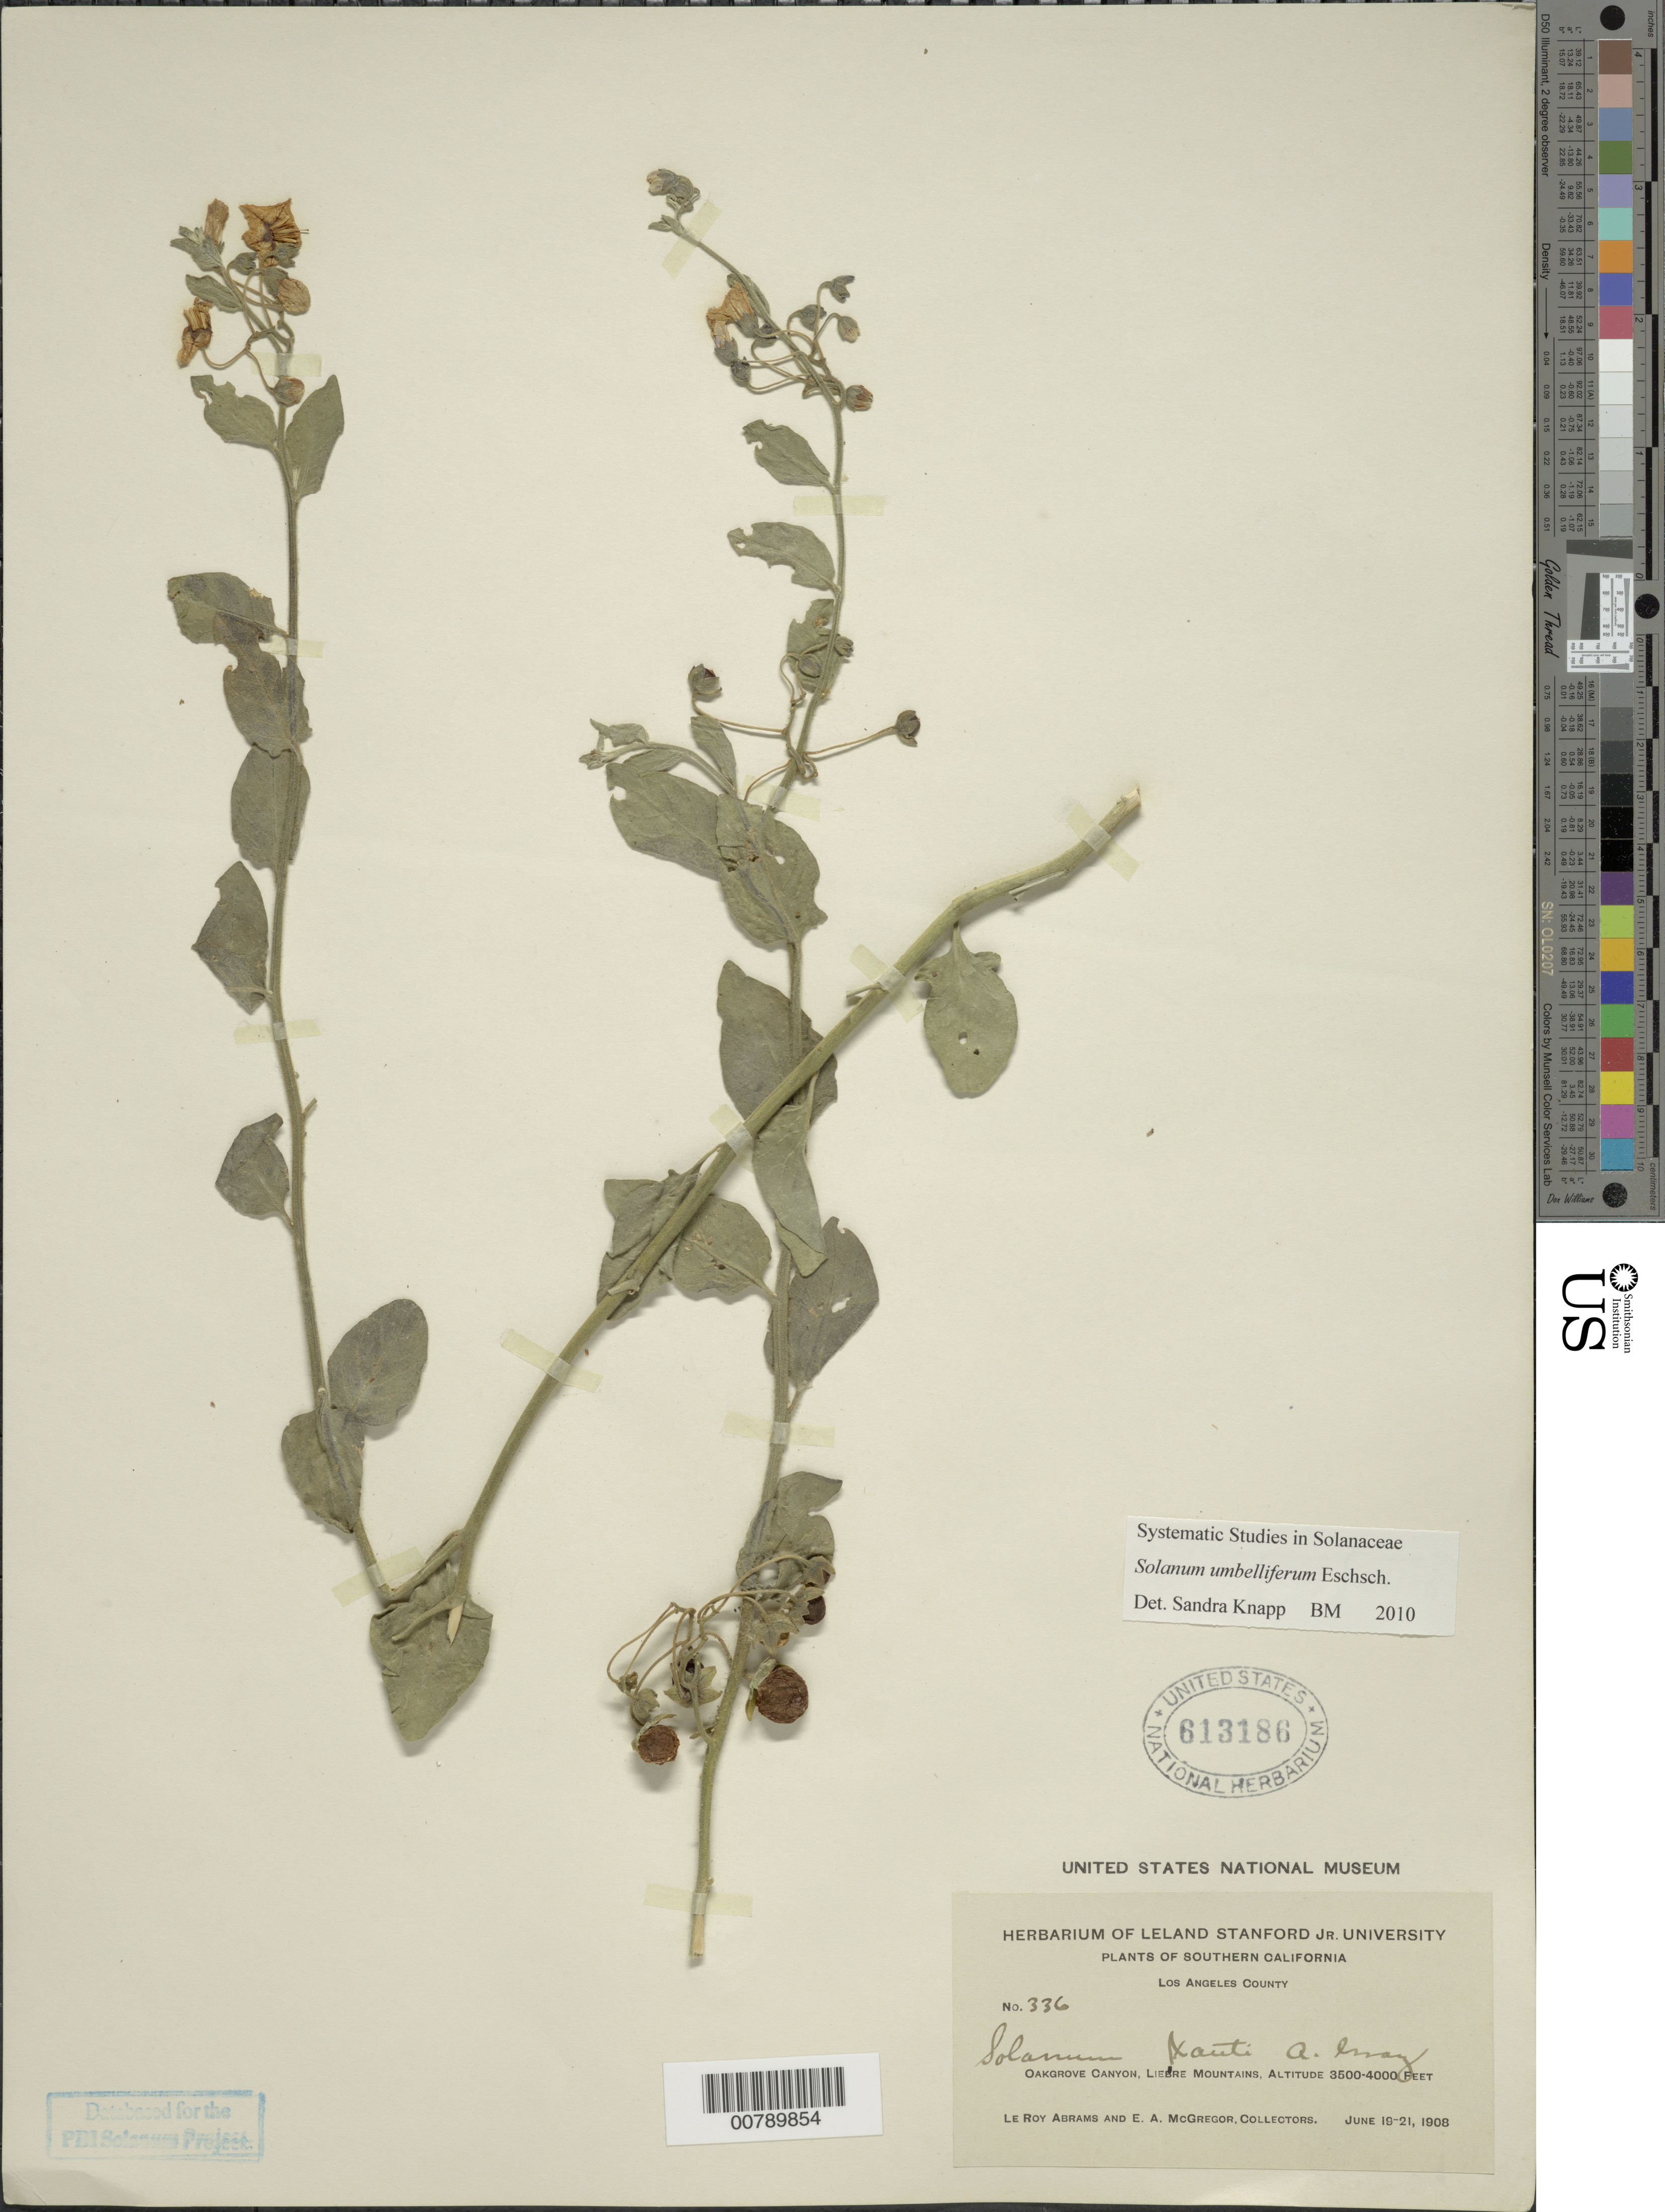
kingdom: Plantae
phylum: Tracheophyta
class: Magnoliopsida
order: Solanales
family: Solanaceae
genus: Solanum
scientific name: Solanum umbelliferum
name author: Eschsch.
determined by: Knapp, S. D.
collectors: L. Abrams & E. A. McGregor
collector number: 336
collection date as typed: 19 Jun 1908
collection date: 1908-06-19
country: United States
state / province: California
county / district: Los Angeles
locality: Oakgrove Canyon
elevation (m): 1067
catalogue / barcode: US 613186